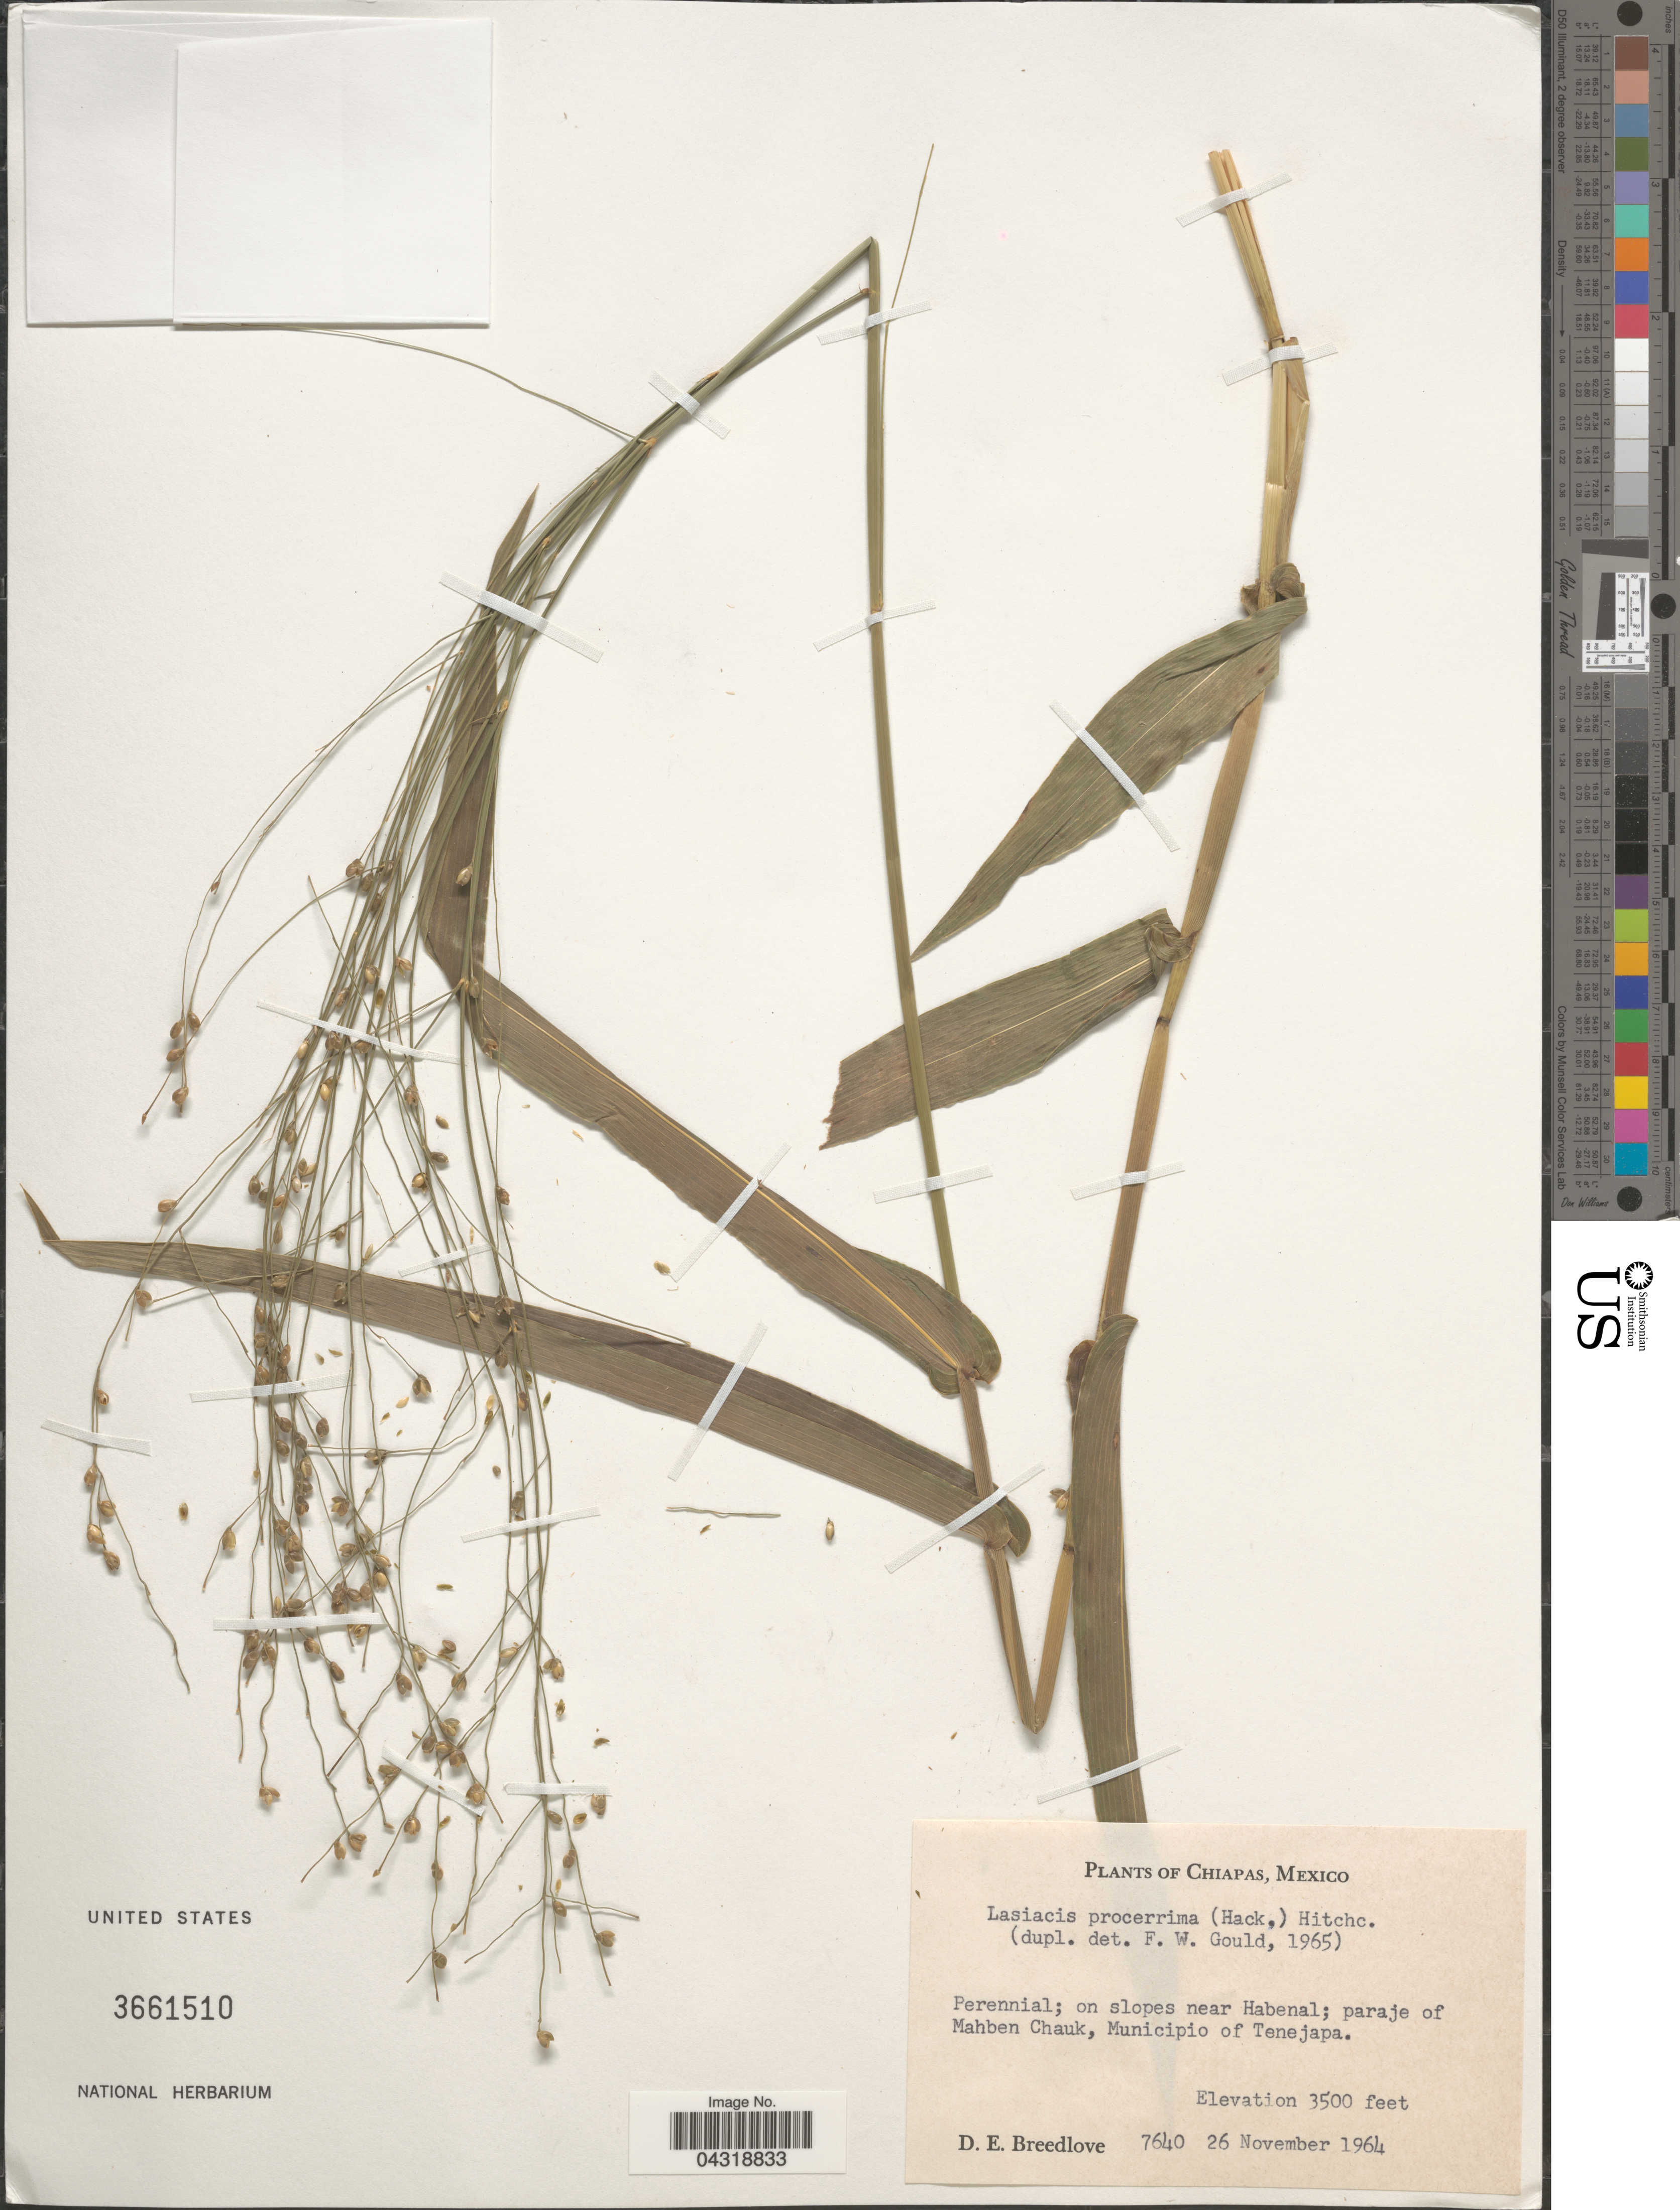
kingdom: Plantae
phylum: Tracheophyta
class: Liliopsida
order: Poales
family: Poaceae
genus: Lasiacis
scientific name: Lasiacis procerrima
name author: (Hack.) Hitchc.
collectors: D. E. Breedlove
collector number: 7640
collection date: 1964-11-26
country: Mexico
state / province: Chiapas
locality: On slopes near Habenal; paraje of Mahben Chauk, Municipio of Tenejapa.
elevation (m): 1067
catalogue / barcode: US 3661510